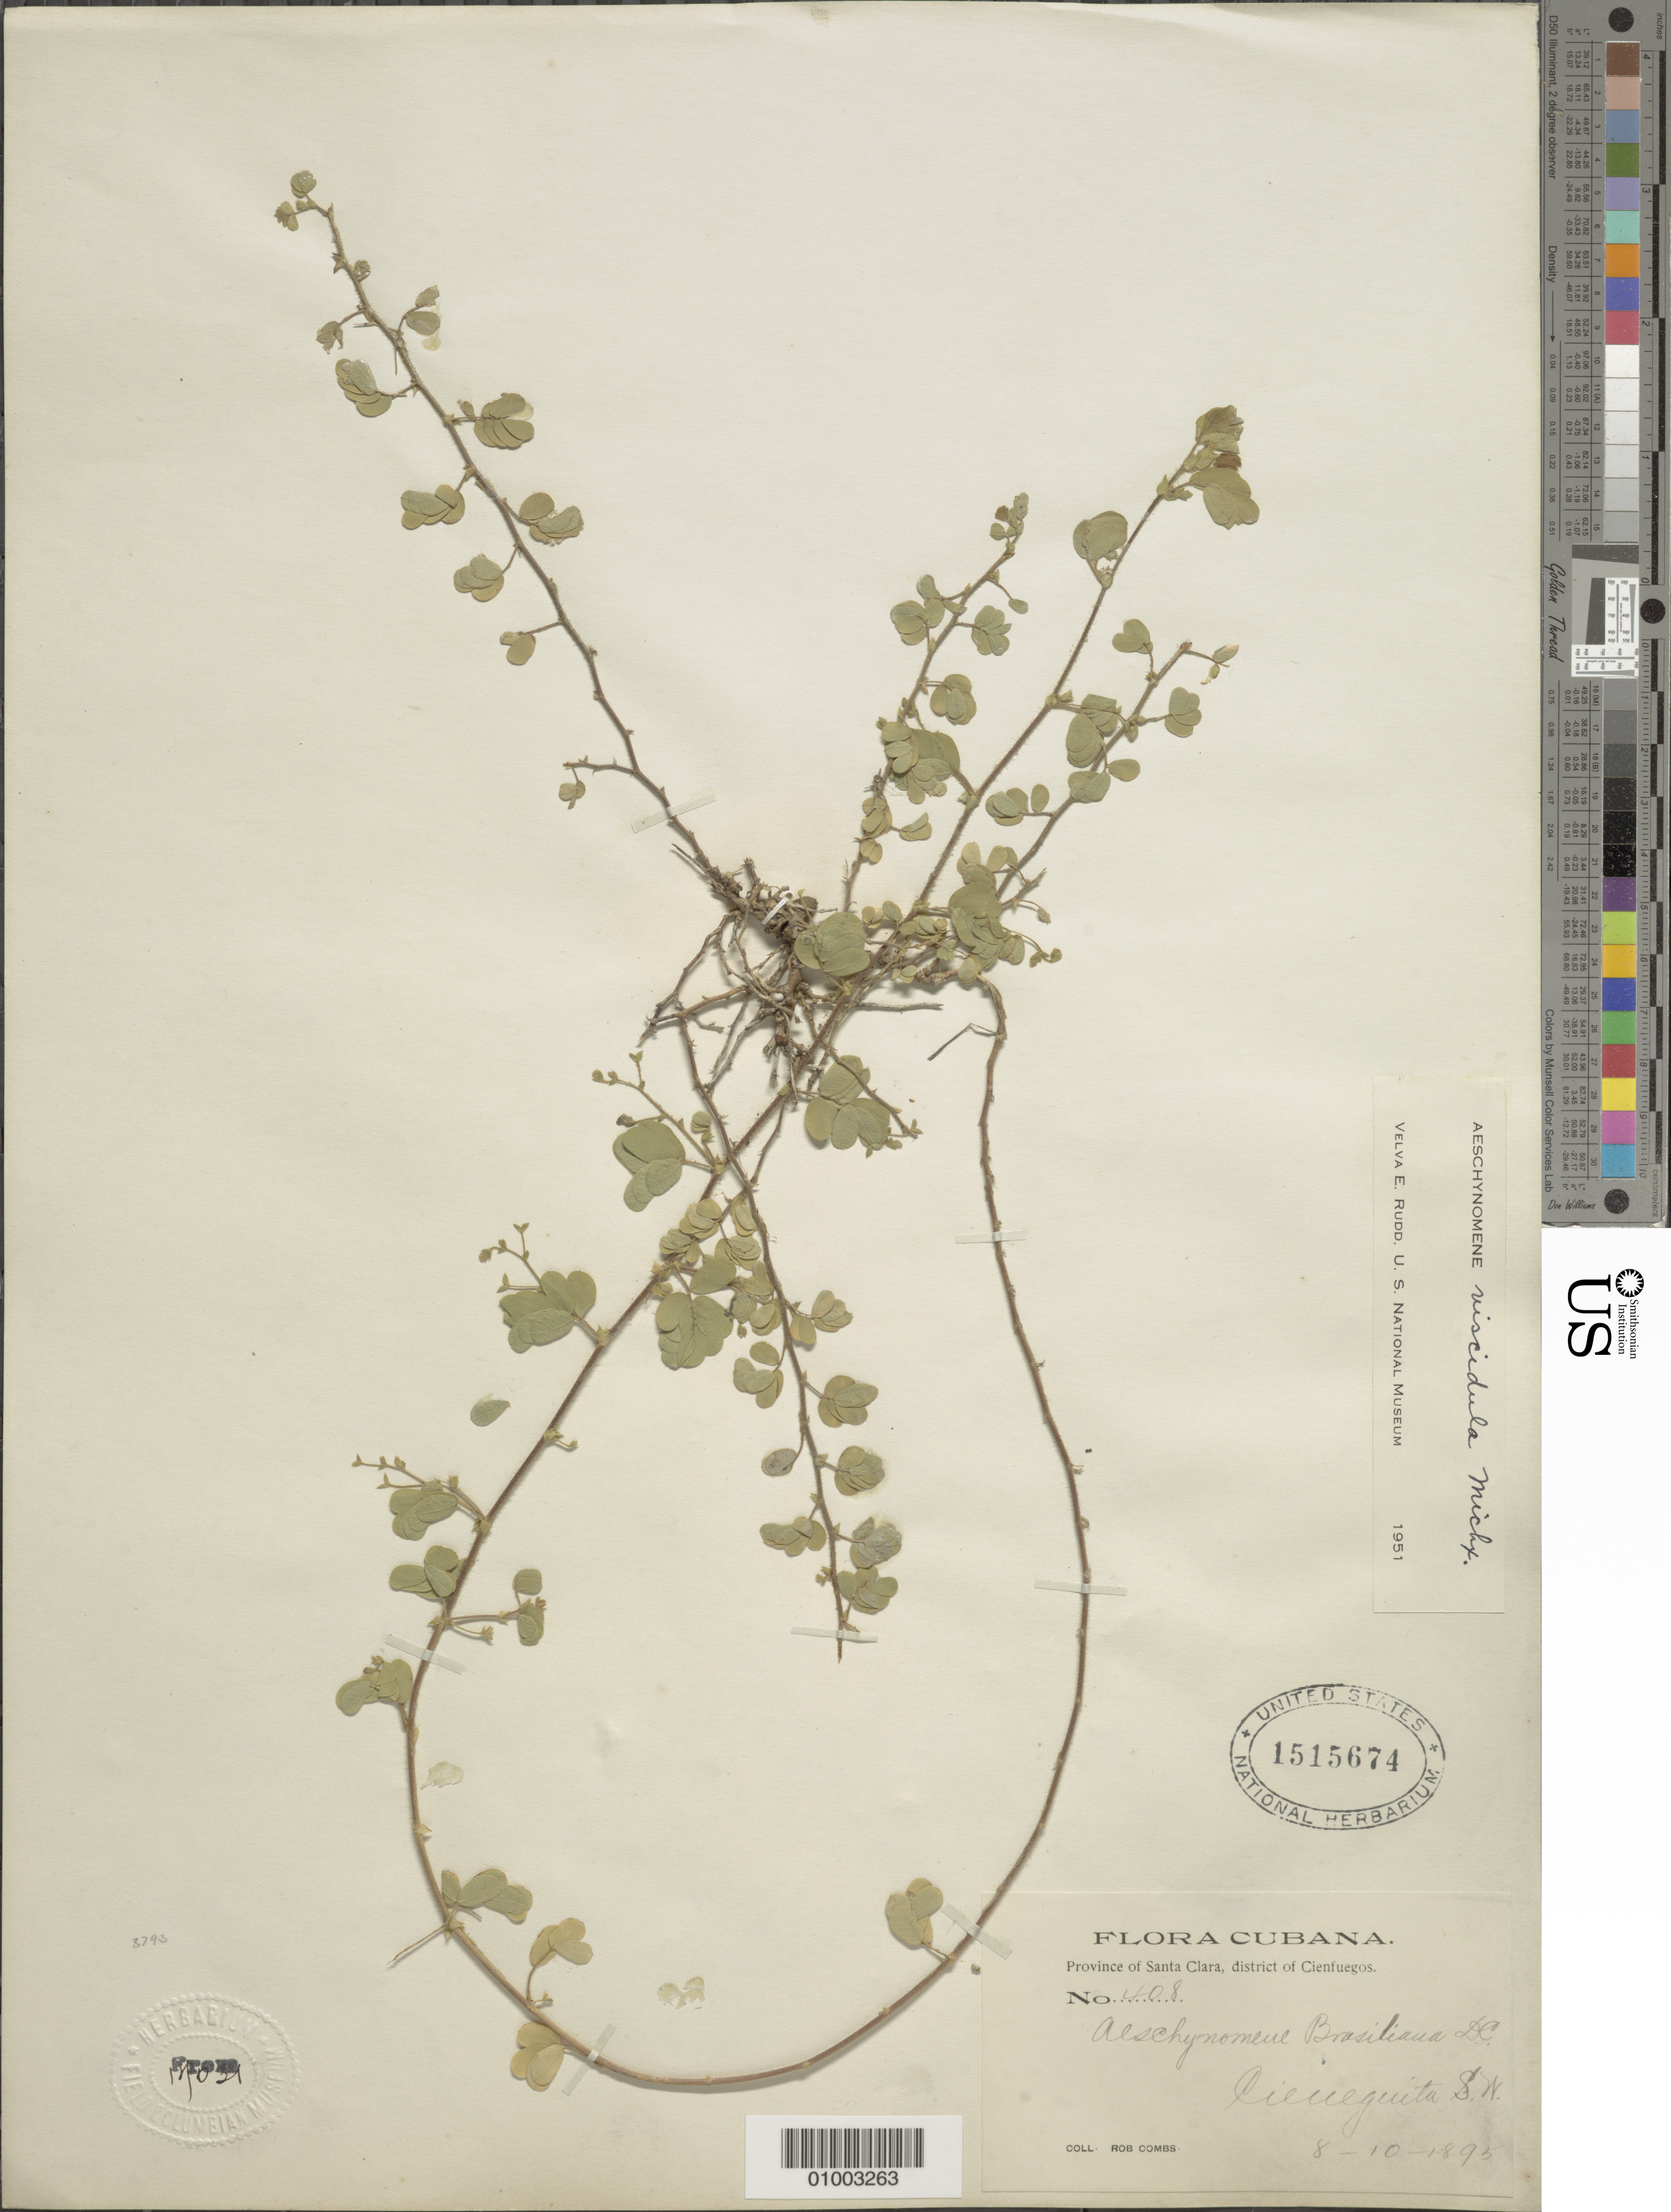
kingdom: Plantae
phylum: Tracheophyta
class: Magnoliopsida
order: Fabales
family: Fabaceae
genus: Aeschynomene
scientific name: Aeschynomene viscidula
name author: Michx.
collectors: R. Combs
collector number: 408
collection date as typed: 08 Oct 1895 or 10 Aug 1895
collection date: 1895-08-10 or 1895-10-08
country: Cuba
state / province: Villa Clara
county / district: Santa Clara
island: Cuba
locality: District of Cienfuegos, Cieueguita SW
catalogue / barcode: US 1515674